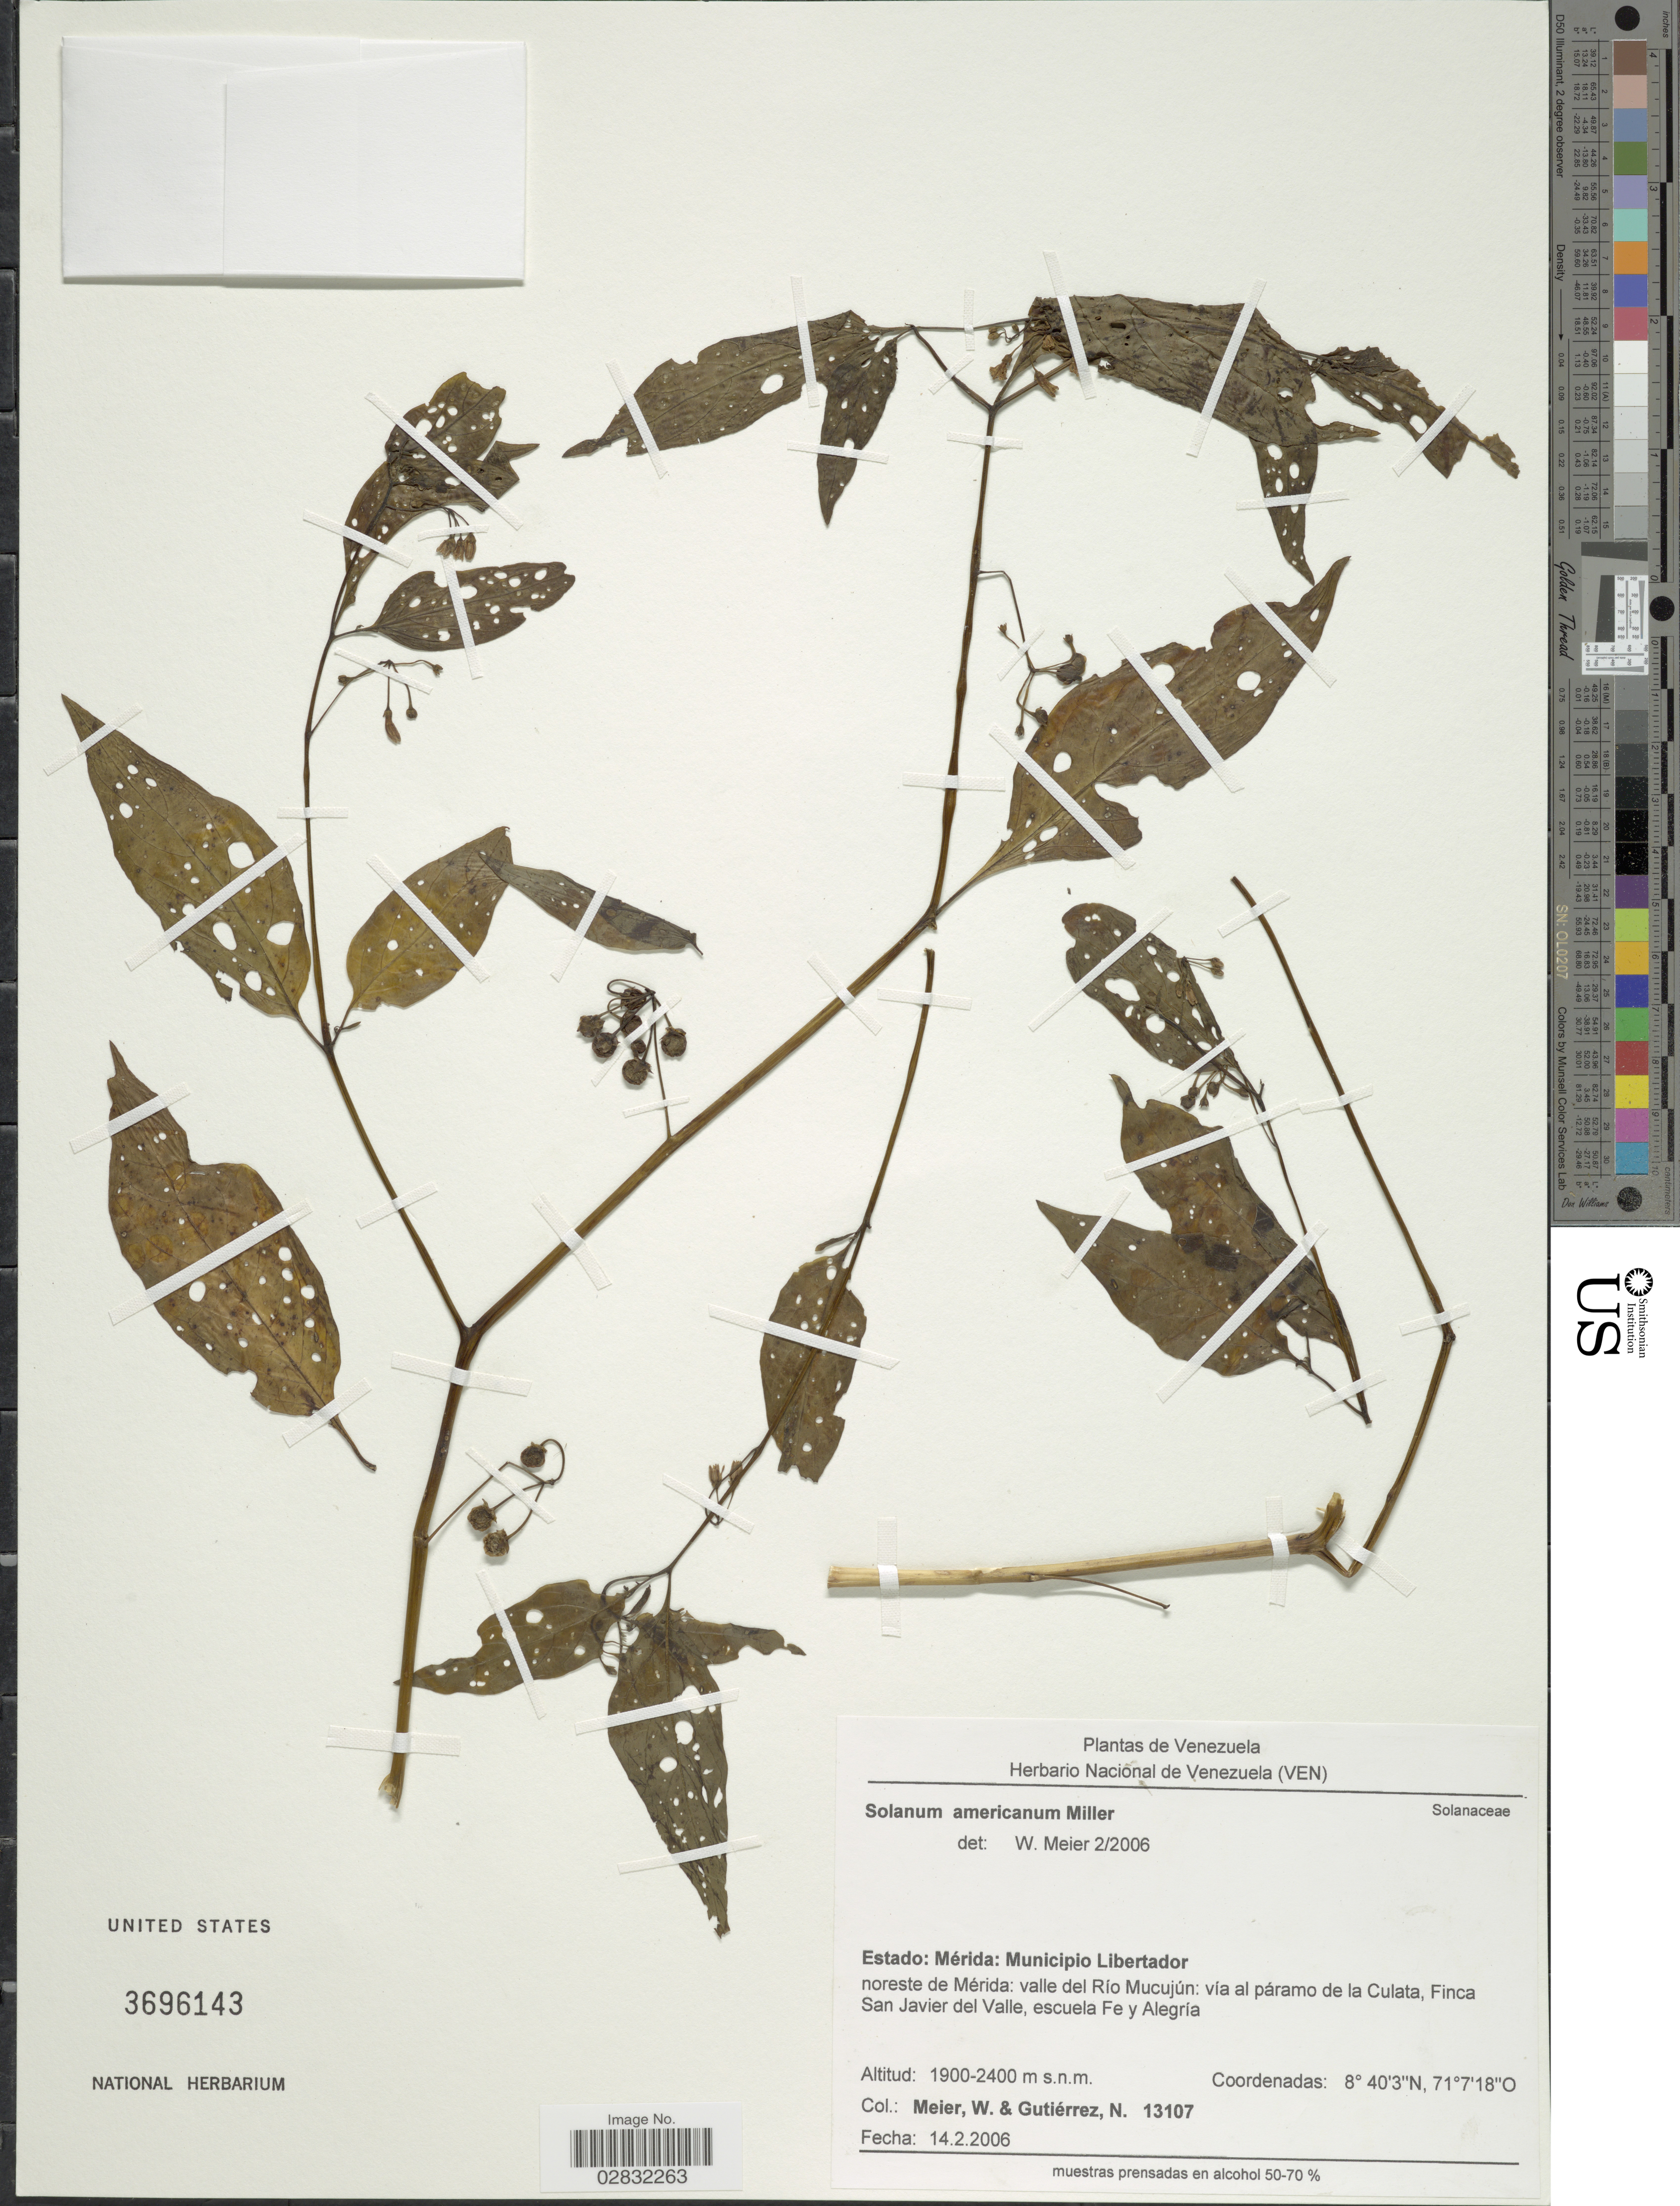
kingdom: Plantae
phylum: Tracheophyta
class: Magnoliopsida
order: Solanales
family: Solanaceae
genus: Solanum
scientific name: Solanum americanum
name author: Mill.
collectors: W. Meier & N. Gutierrez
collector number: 13107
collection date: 2006-02-14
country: Venezuela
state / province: Mérida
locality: Estado: Mérida: Municipio Libertador, noreste de Mérida: valle del Río Mucujún: vía al páramo de la Culata, Finca San Javier del Valle, escuela Fe y Alegría.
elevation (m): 1900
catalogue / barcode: US 3696143